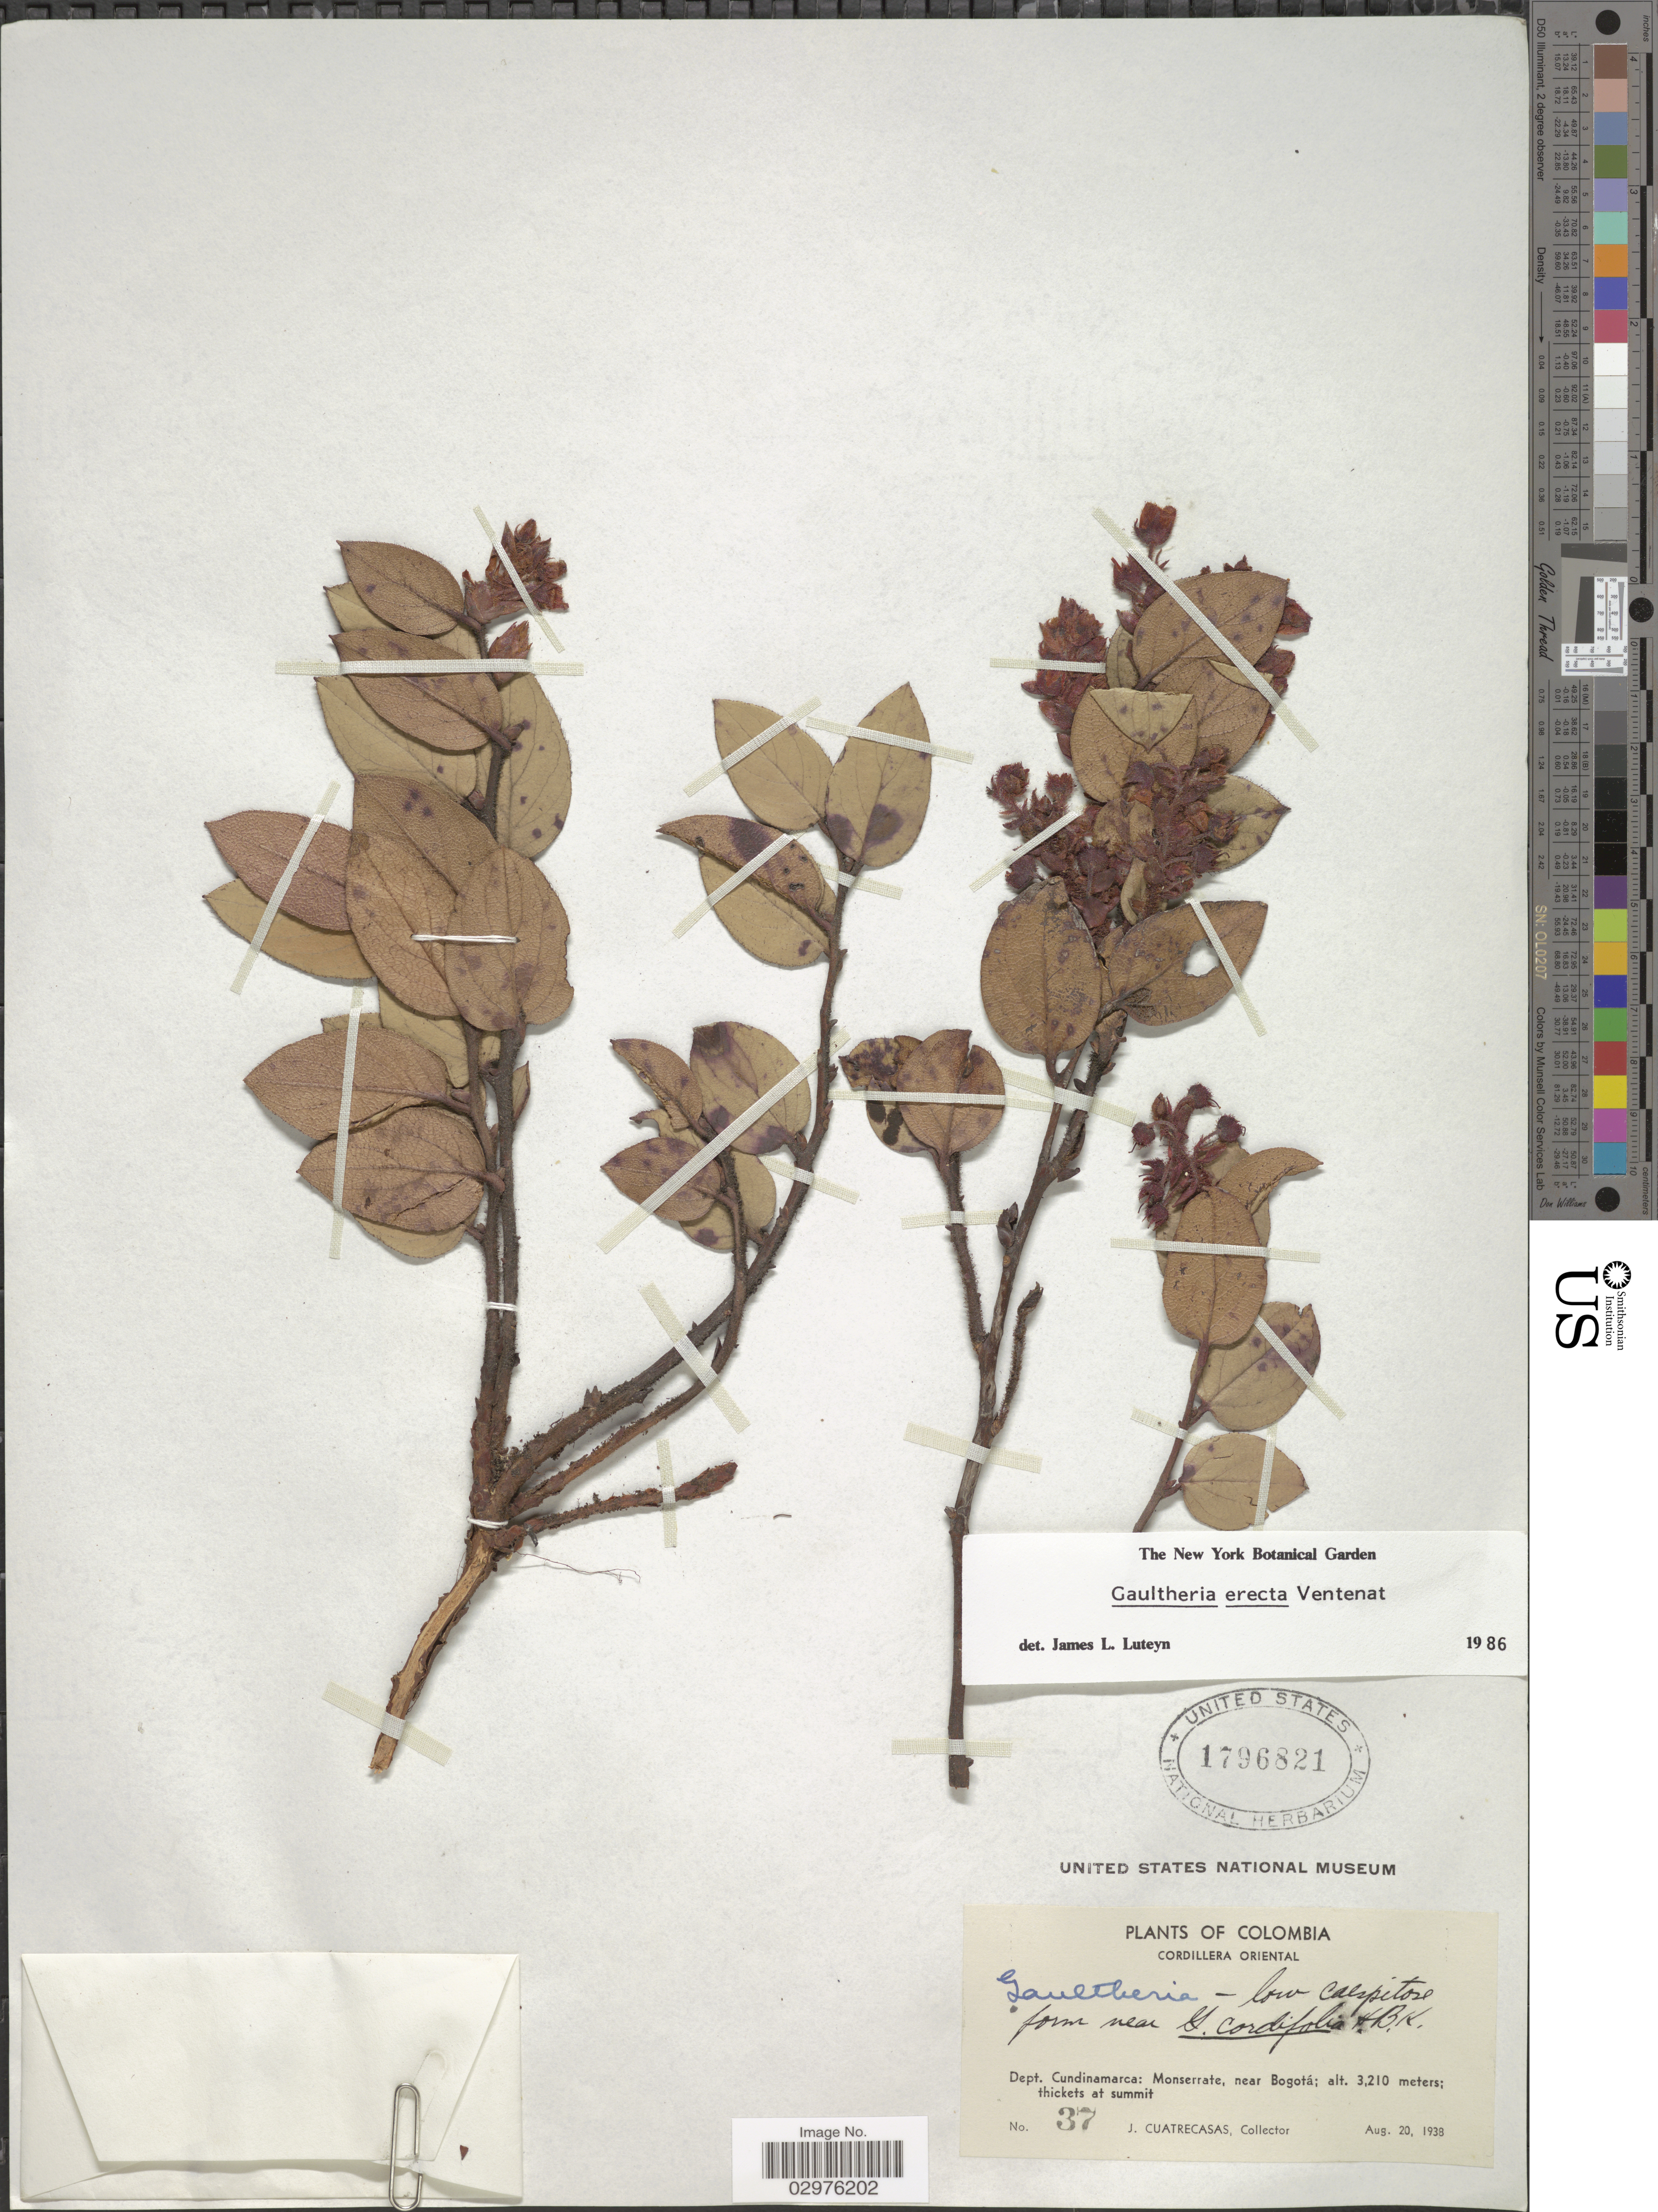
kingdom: Plantae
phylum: Tracheophyta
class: Magnoliopsida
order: Ericales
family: Ericaceae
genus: Gaultheria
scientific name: Gaultheria erecta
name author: Vent.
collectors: J. Cuatrecasas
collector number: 37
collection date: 1938-08-20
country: Colombia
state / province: Cundinamarca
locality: Cordillera Oriental. Dept. Cundinamarca: Monserrate, near Bogotá.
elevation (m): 3210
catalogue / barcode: US 1796821